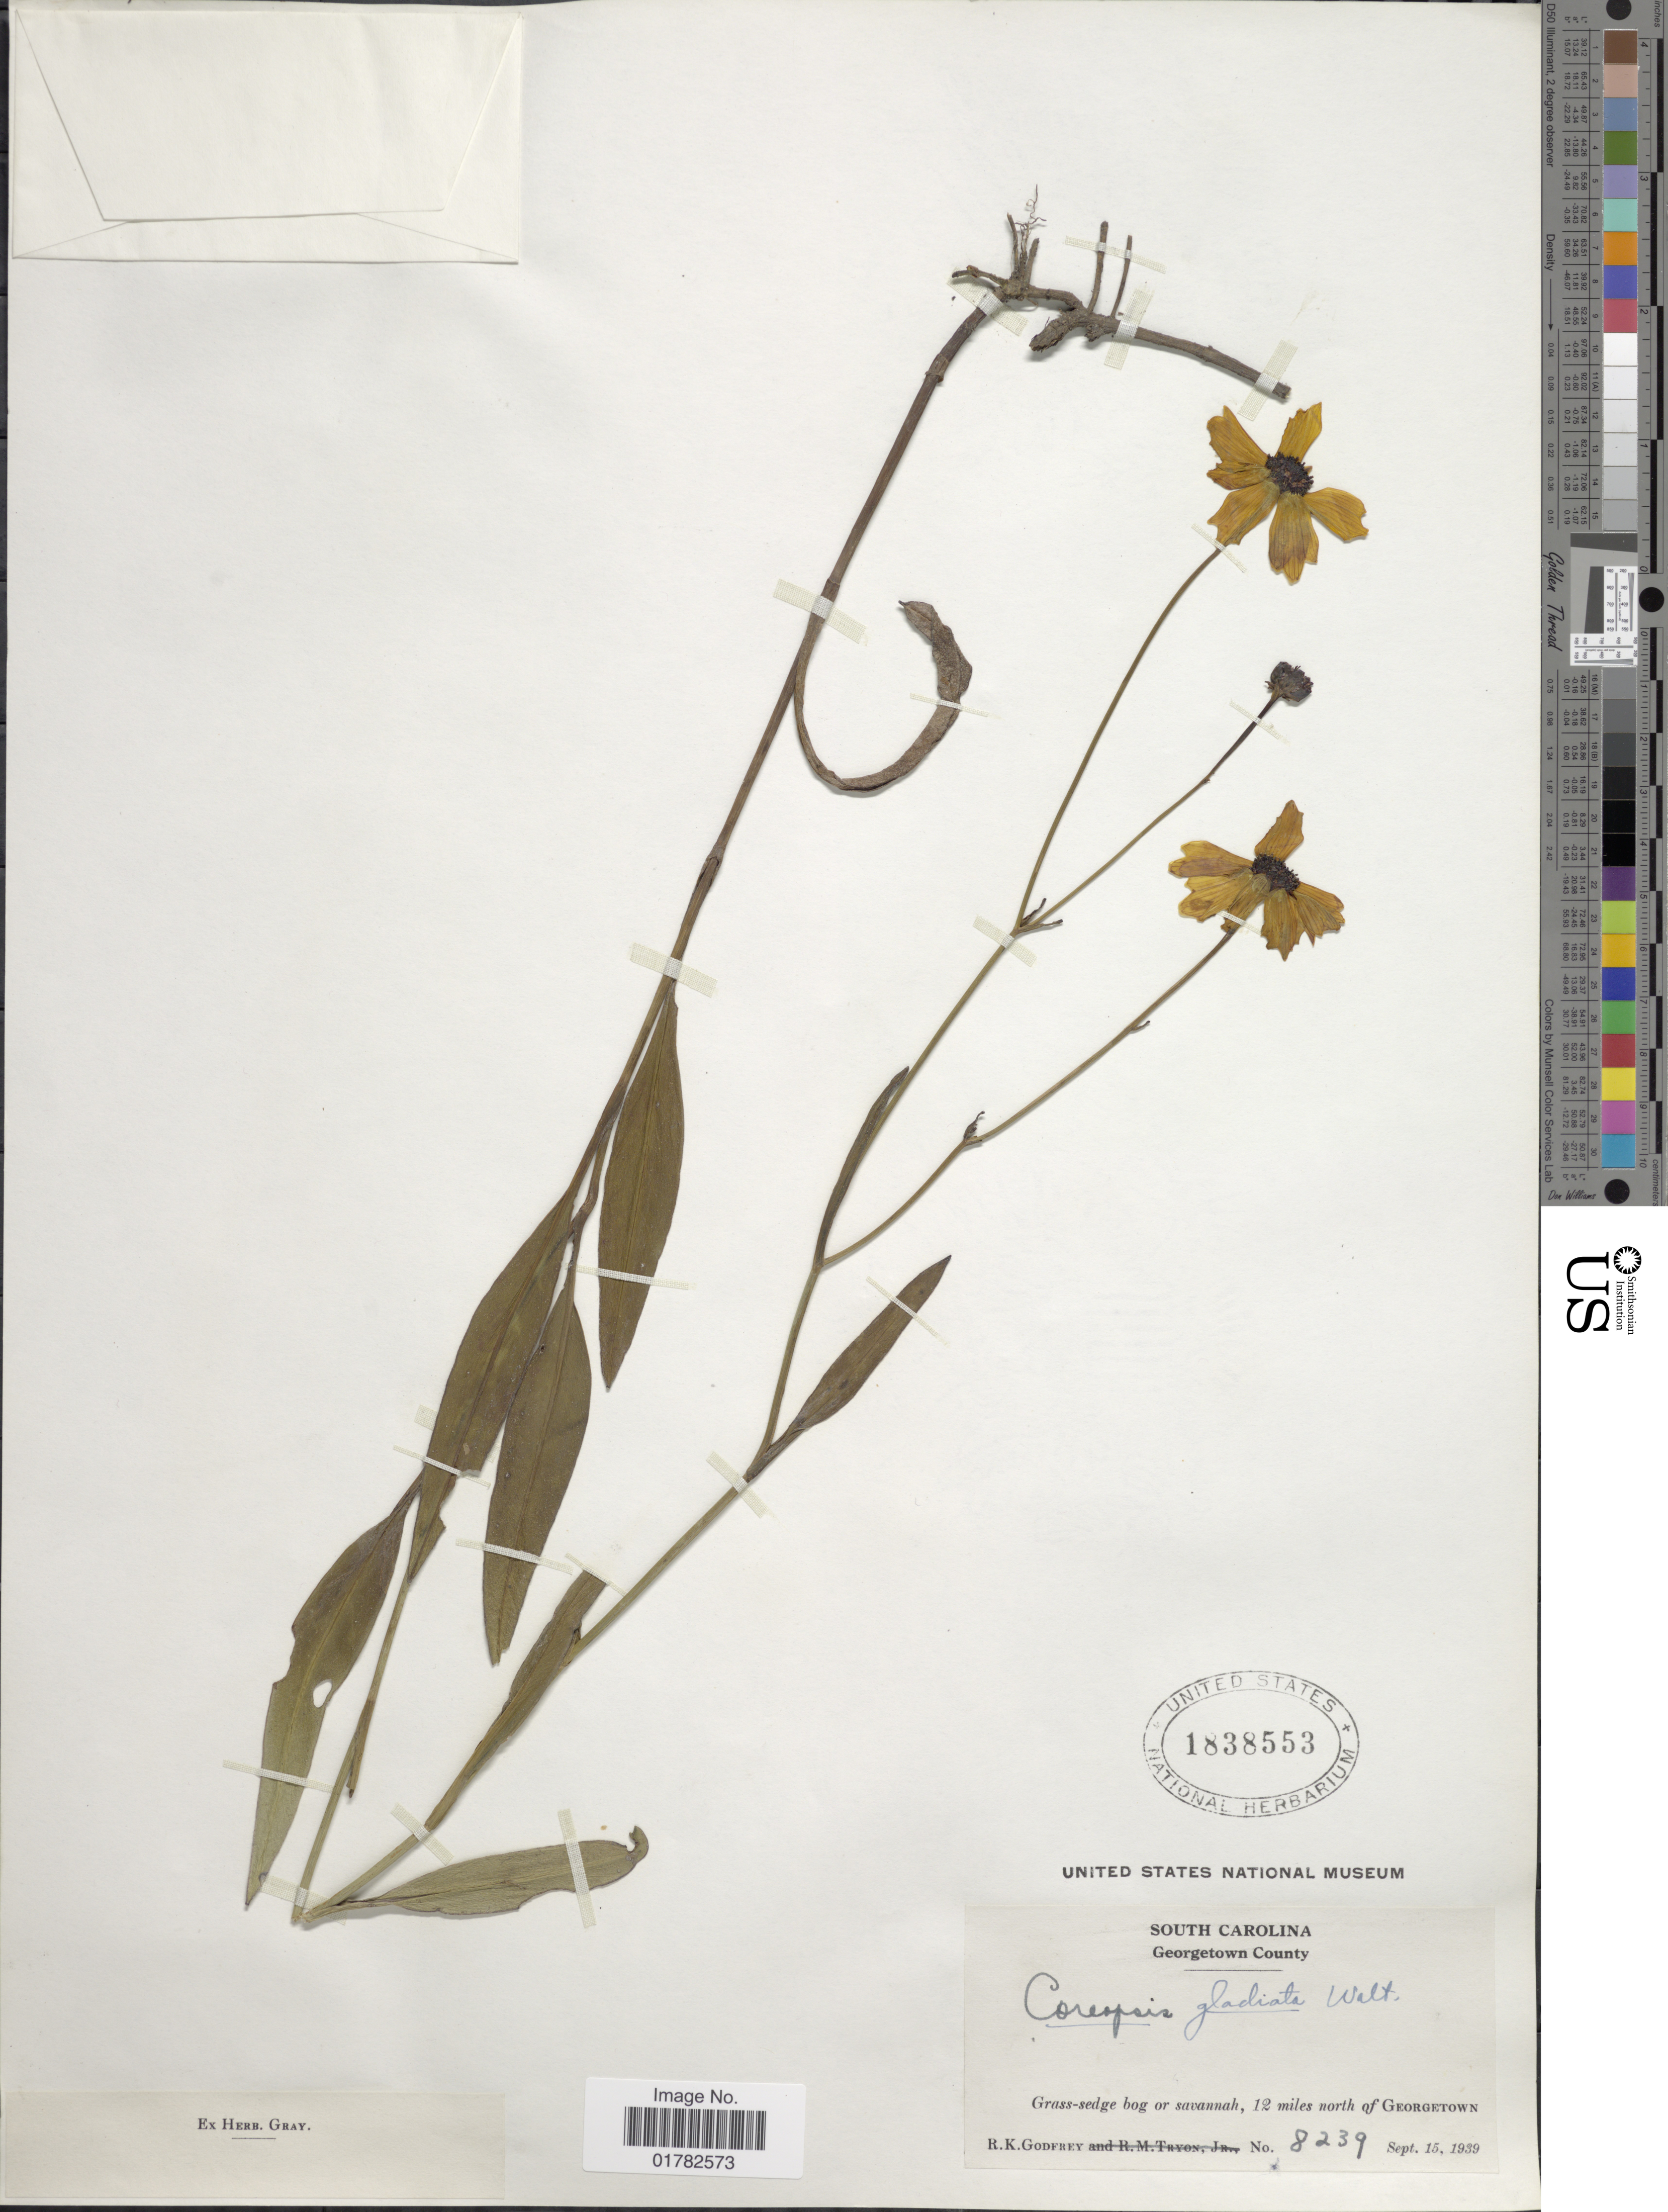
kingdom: Plantae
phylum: Tracheophyta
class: Magnoliopsida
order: Asterales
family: Asteraceae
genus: Coreopsis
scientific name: Coreopsis gladiata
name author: Walter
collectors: R. K. Godfrey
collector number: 8239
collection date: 1939-09-15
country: United States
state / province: South Carolina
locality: Georgetown County, Grass-sedge bog or savannah, 12 miles north of Georgetown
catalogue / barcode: US 1838553